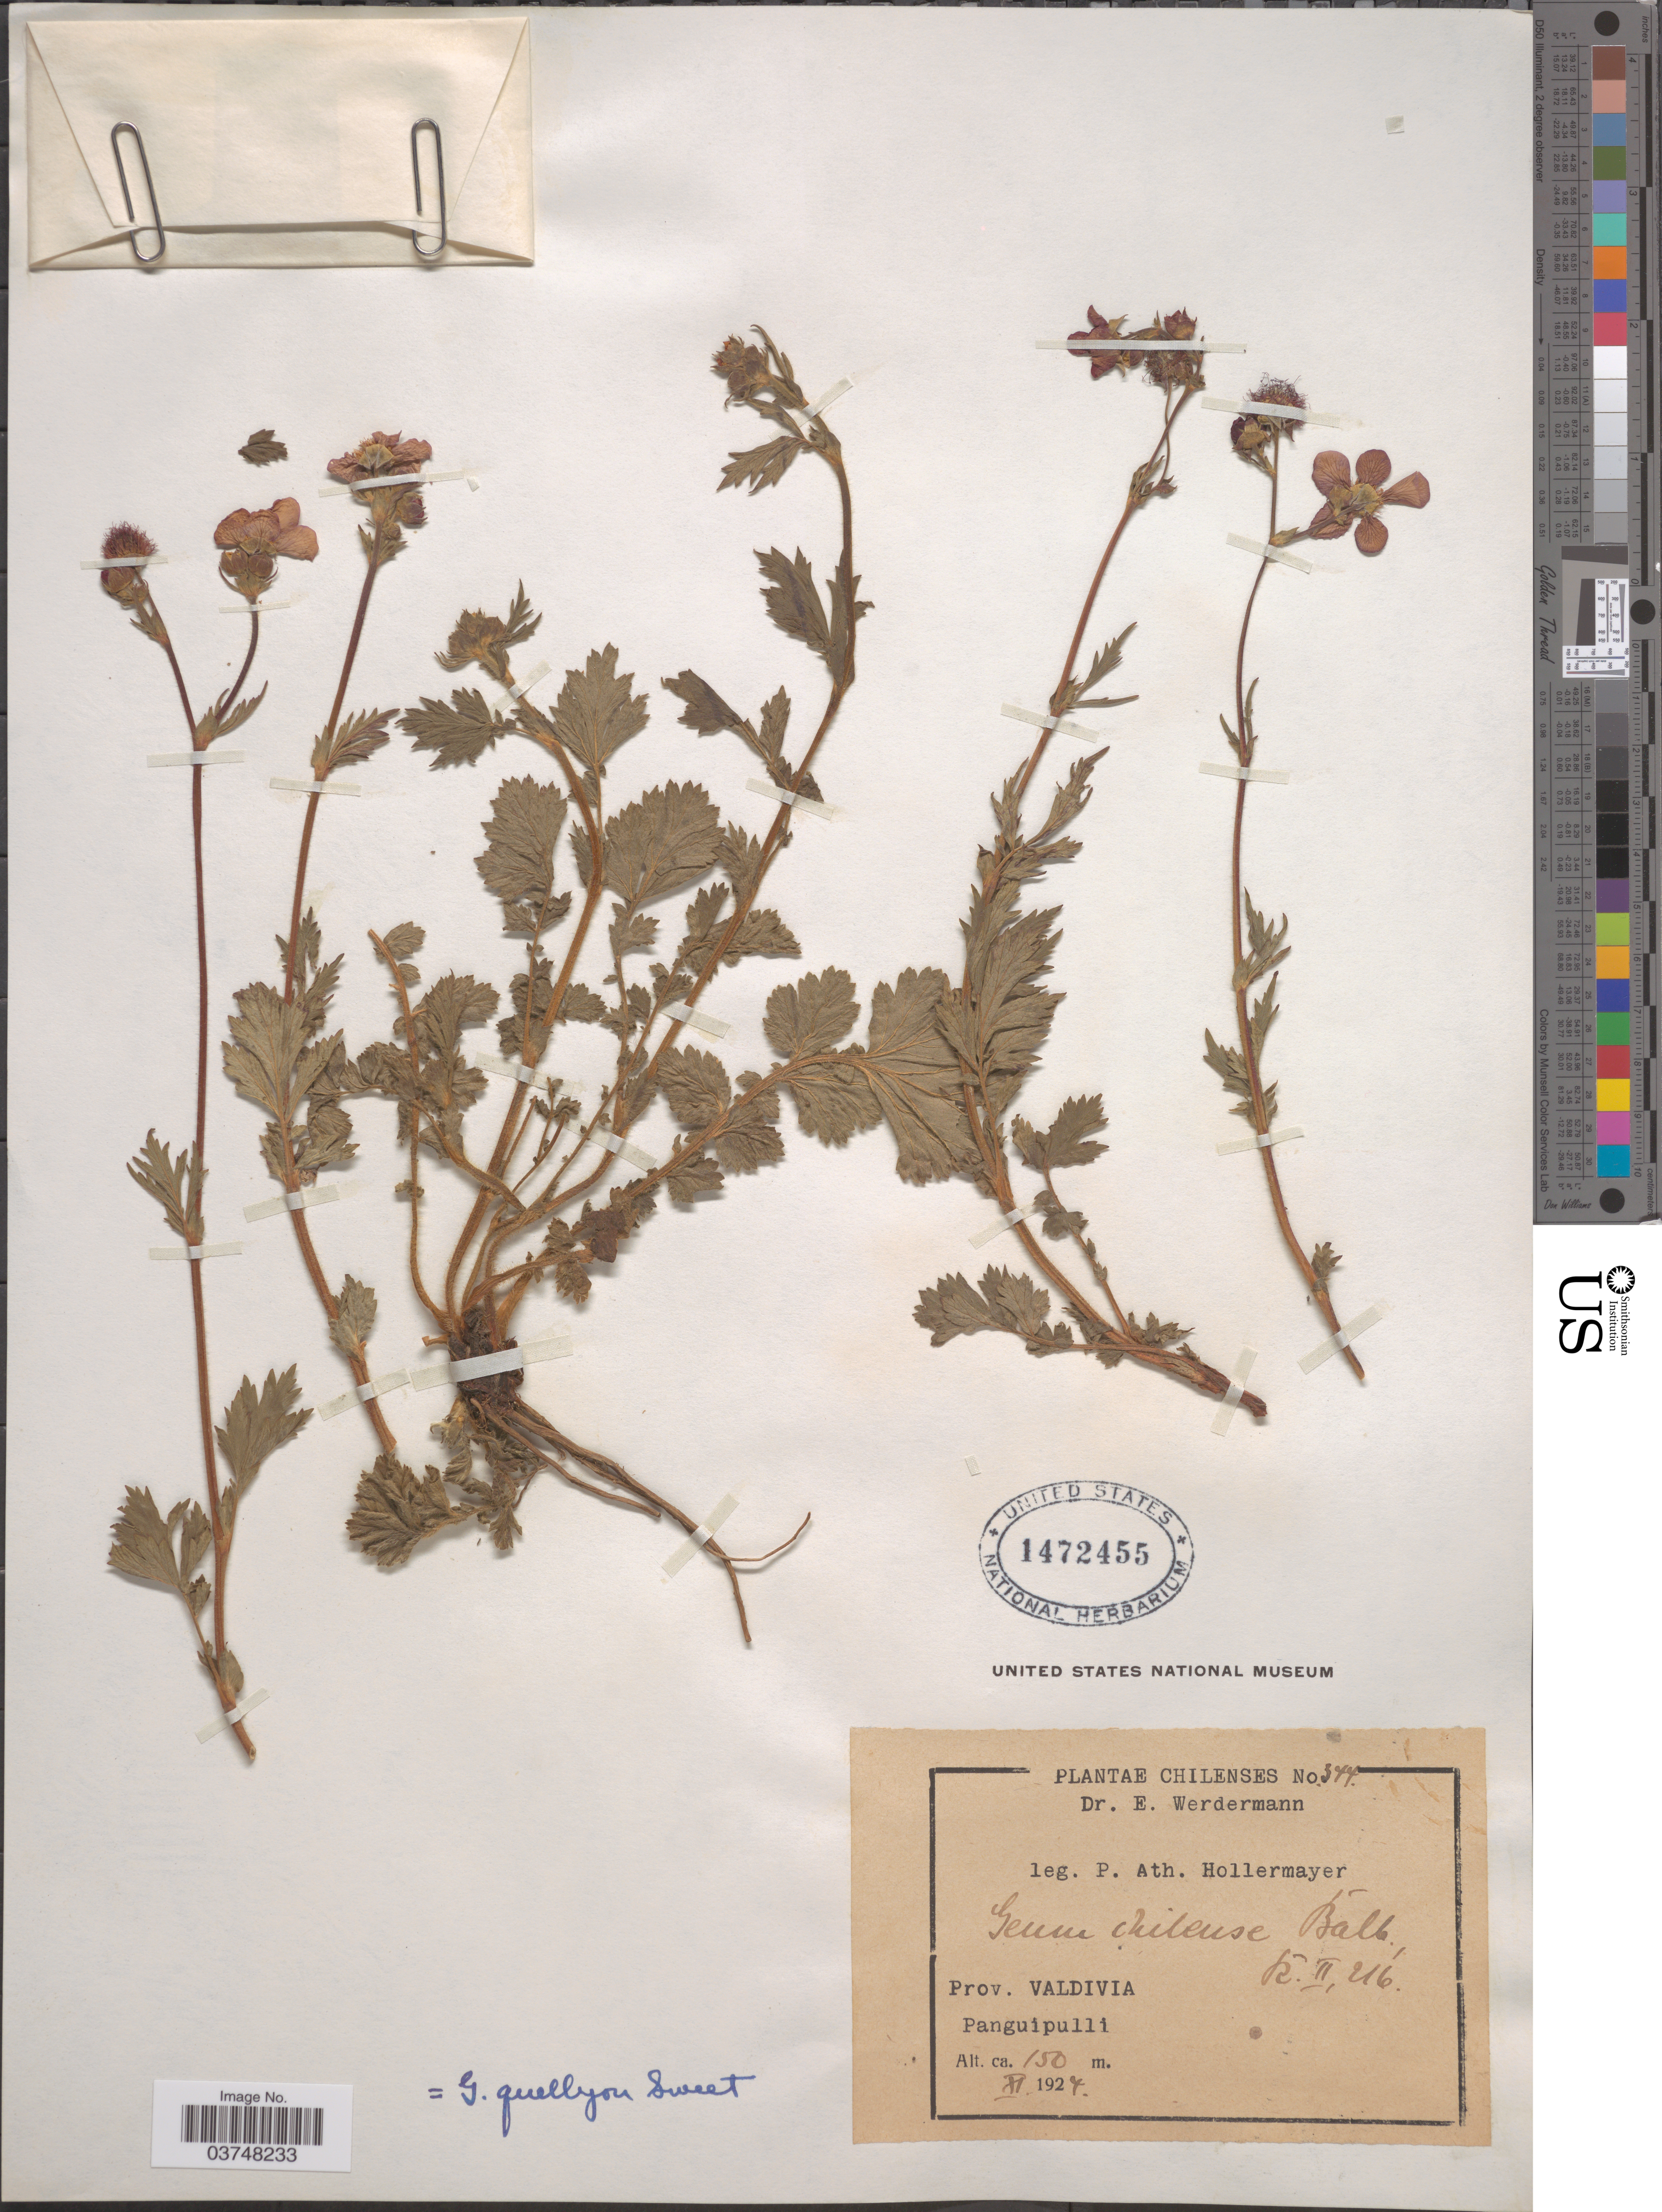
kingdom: Plantae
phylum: Tracheophyta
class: Magnoliopsida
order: Rosales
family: Rosaceae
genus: Geum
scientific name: Geum quellyon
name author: Sweet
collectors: P. Hollermayer & E. Werdermann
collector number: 344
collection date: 1924-11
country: Chile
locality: Prov. Valdivia. Panguipulli.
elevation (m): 150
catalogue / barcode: US 1472455